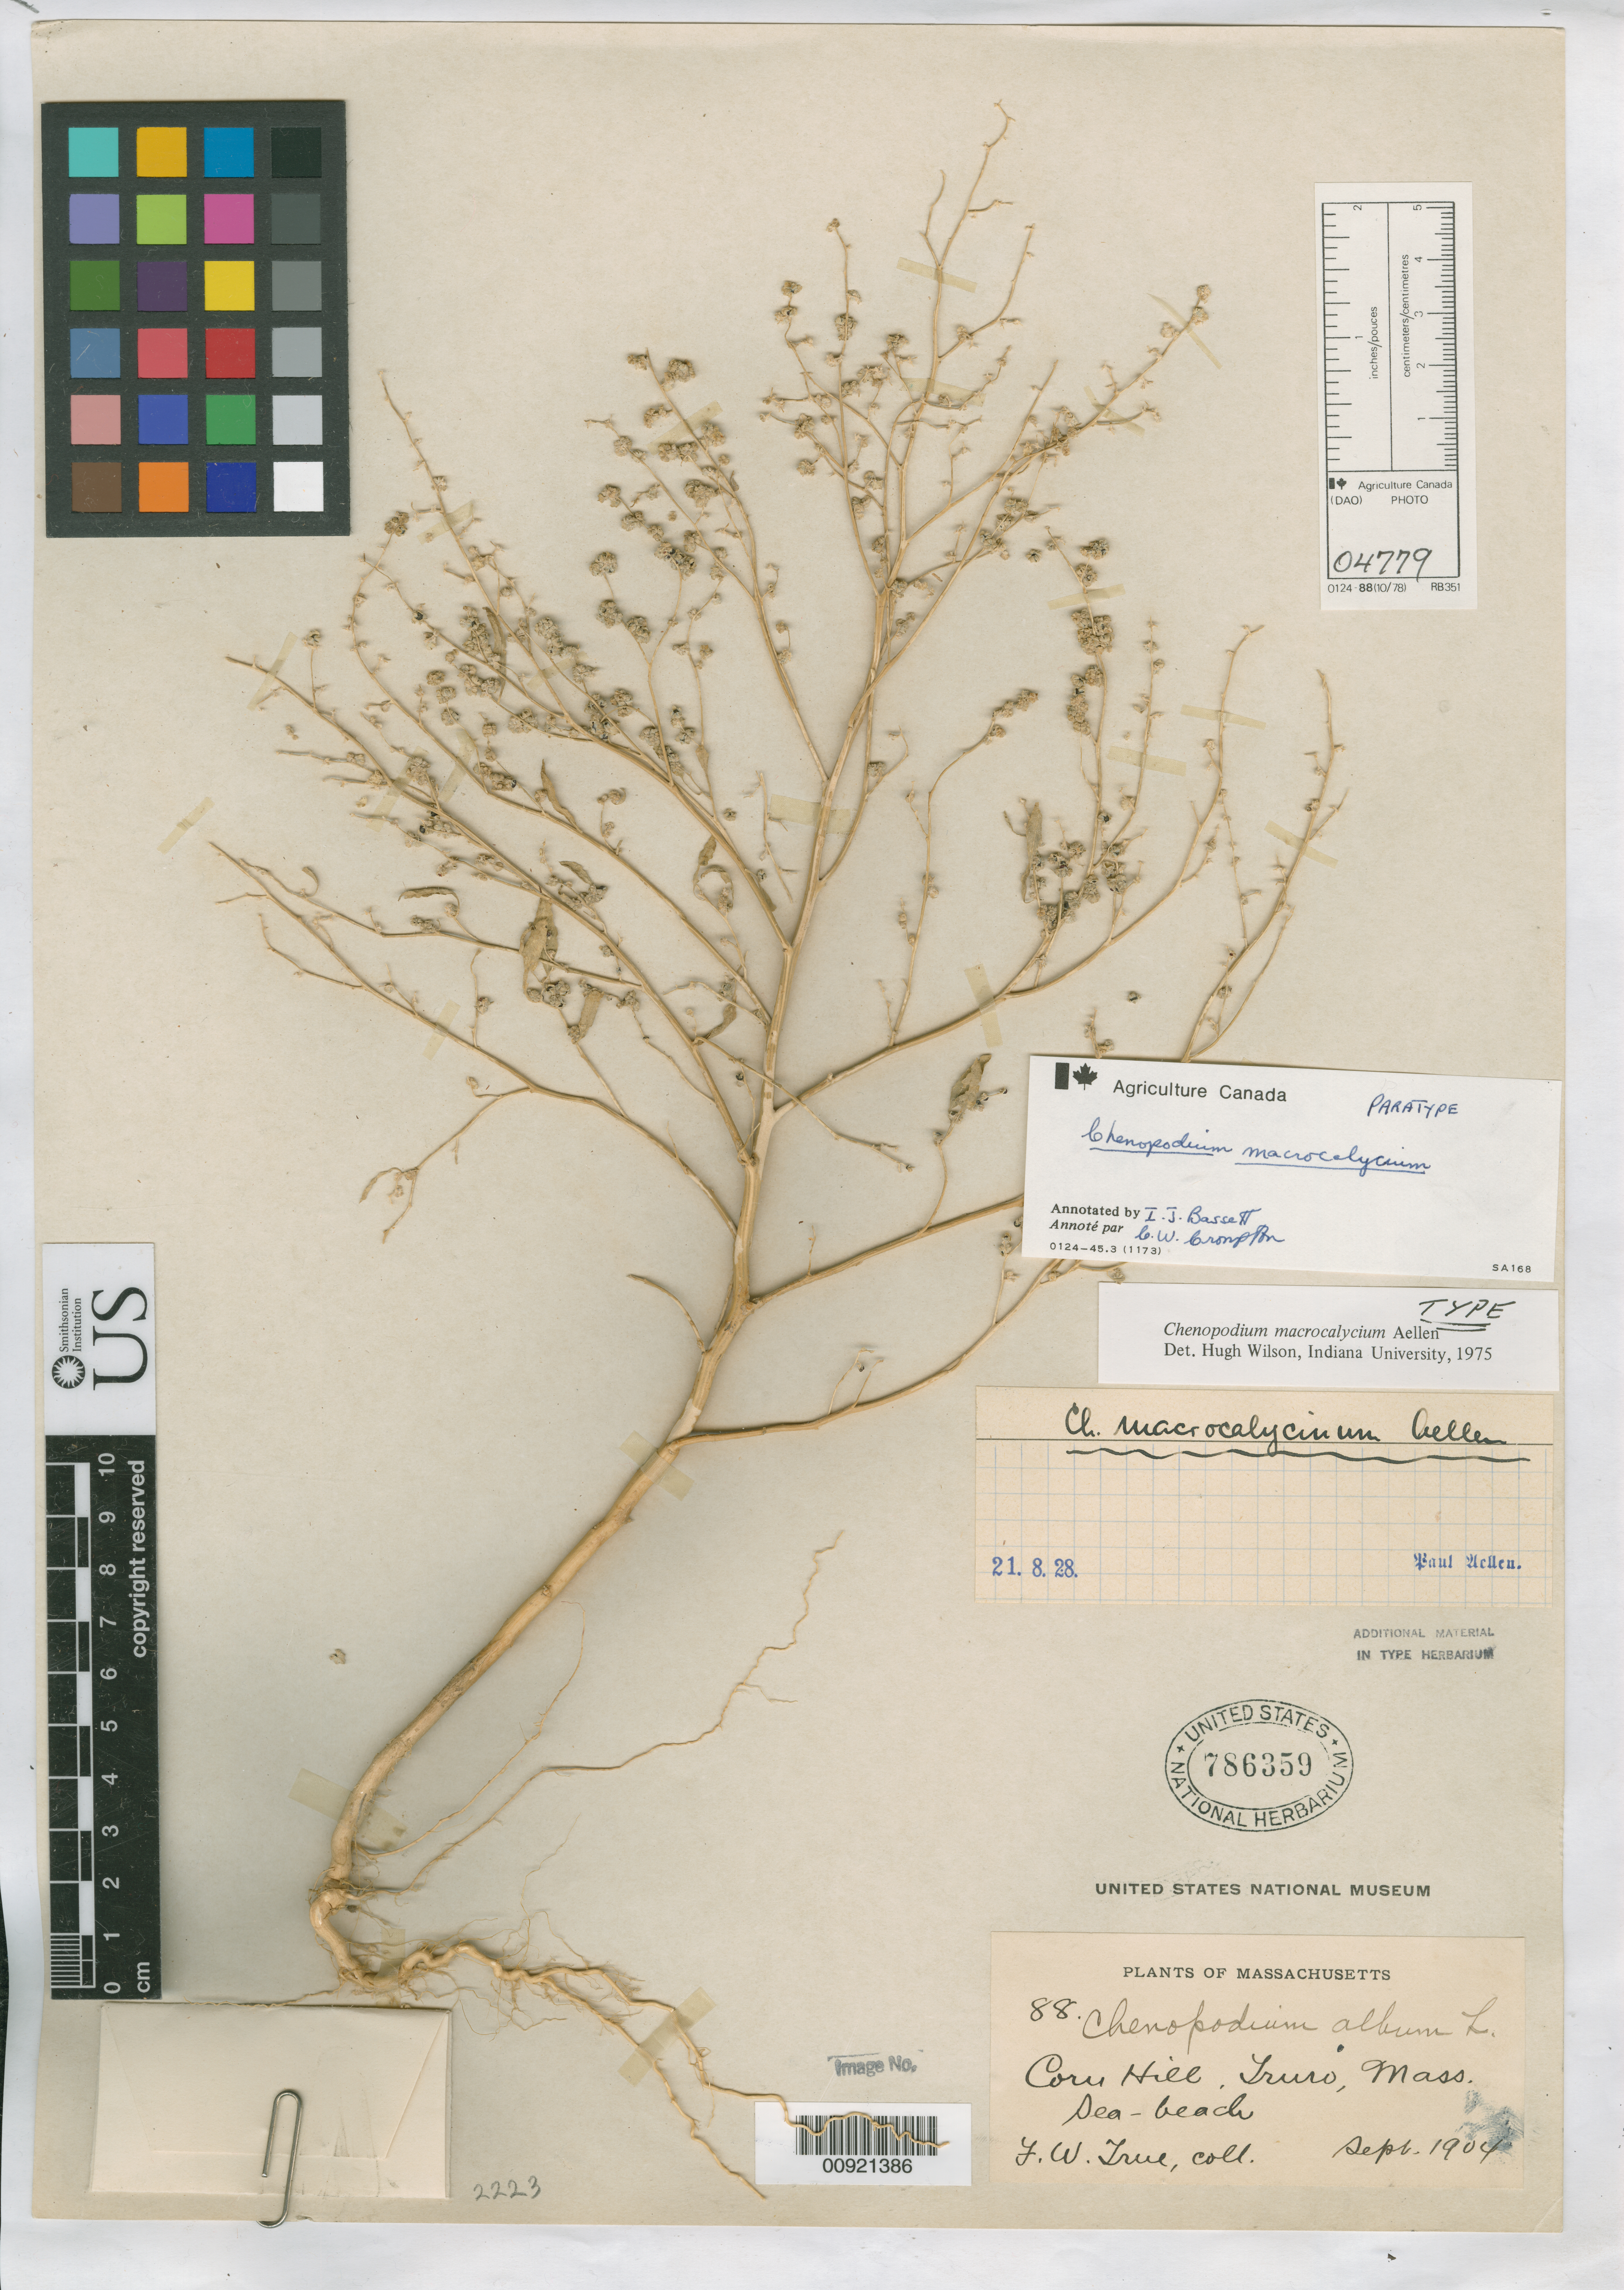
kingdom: Plantae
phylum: Tracheophyta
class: Magnoliopsida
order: Caryophyllales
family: Amaranthaceae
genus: Chenopodium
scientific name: Chenopodium macrocalycium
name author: Aellen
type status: Lectotype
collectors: F. True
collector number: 88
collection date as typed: Sep 1904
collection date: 1904-09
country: United States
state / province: Massachusetts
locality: Corn Hill, Truro.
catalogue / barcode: US 786359